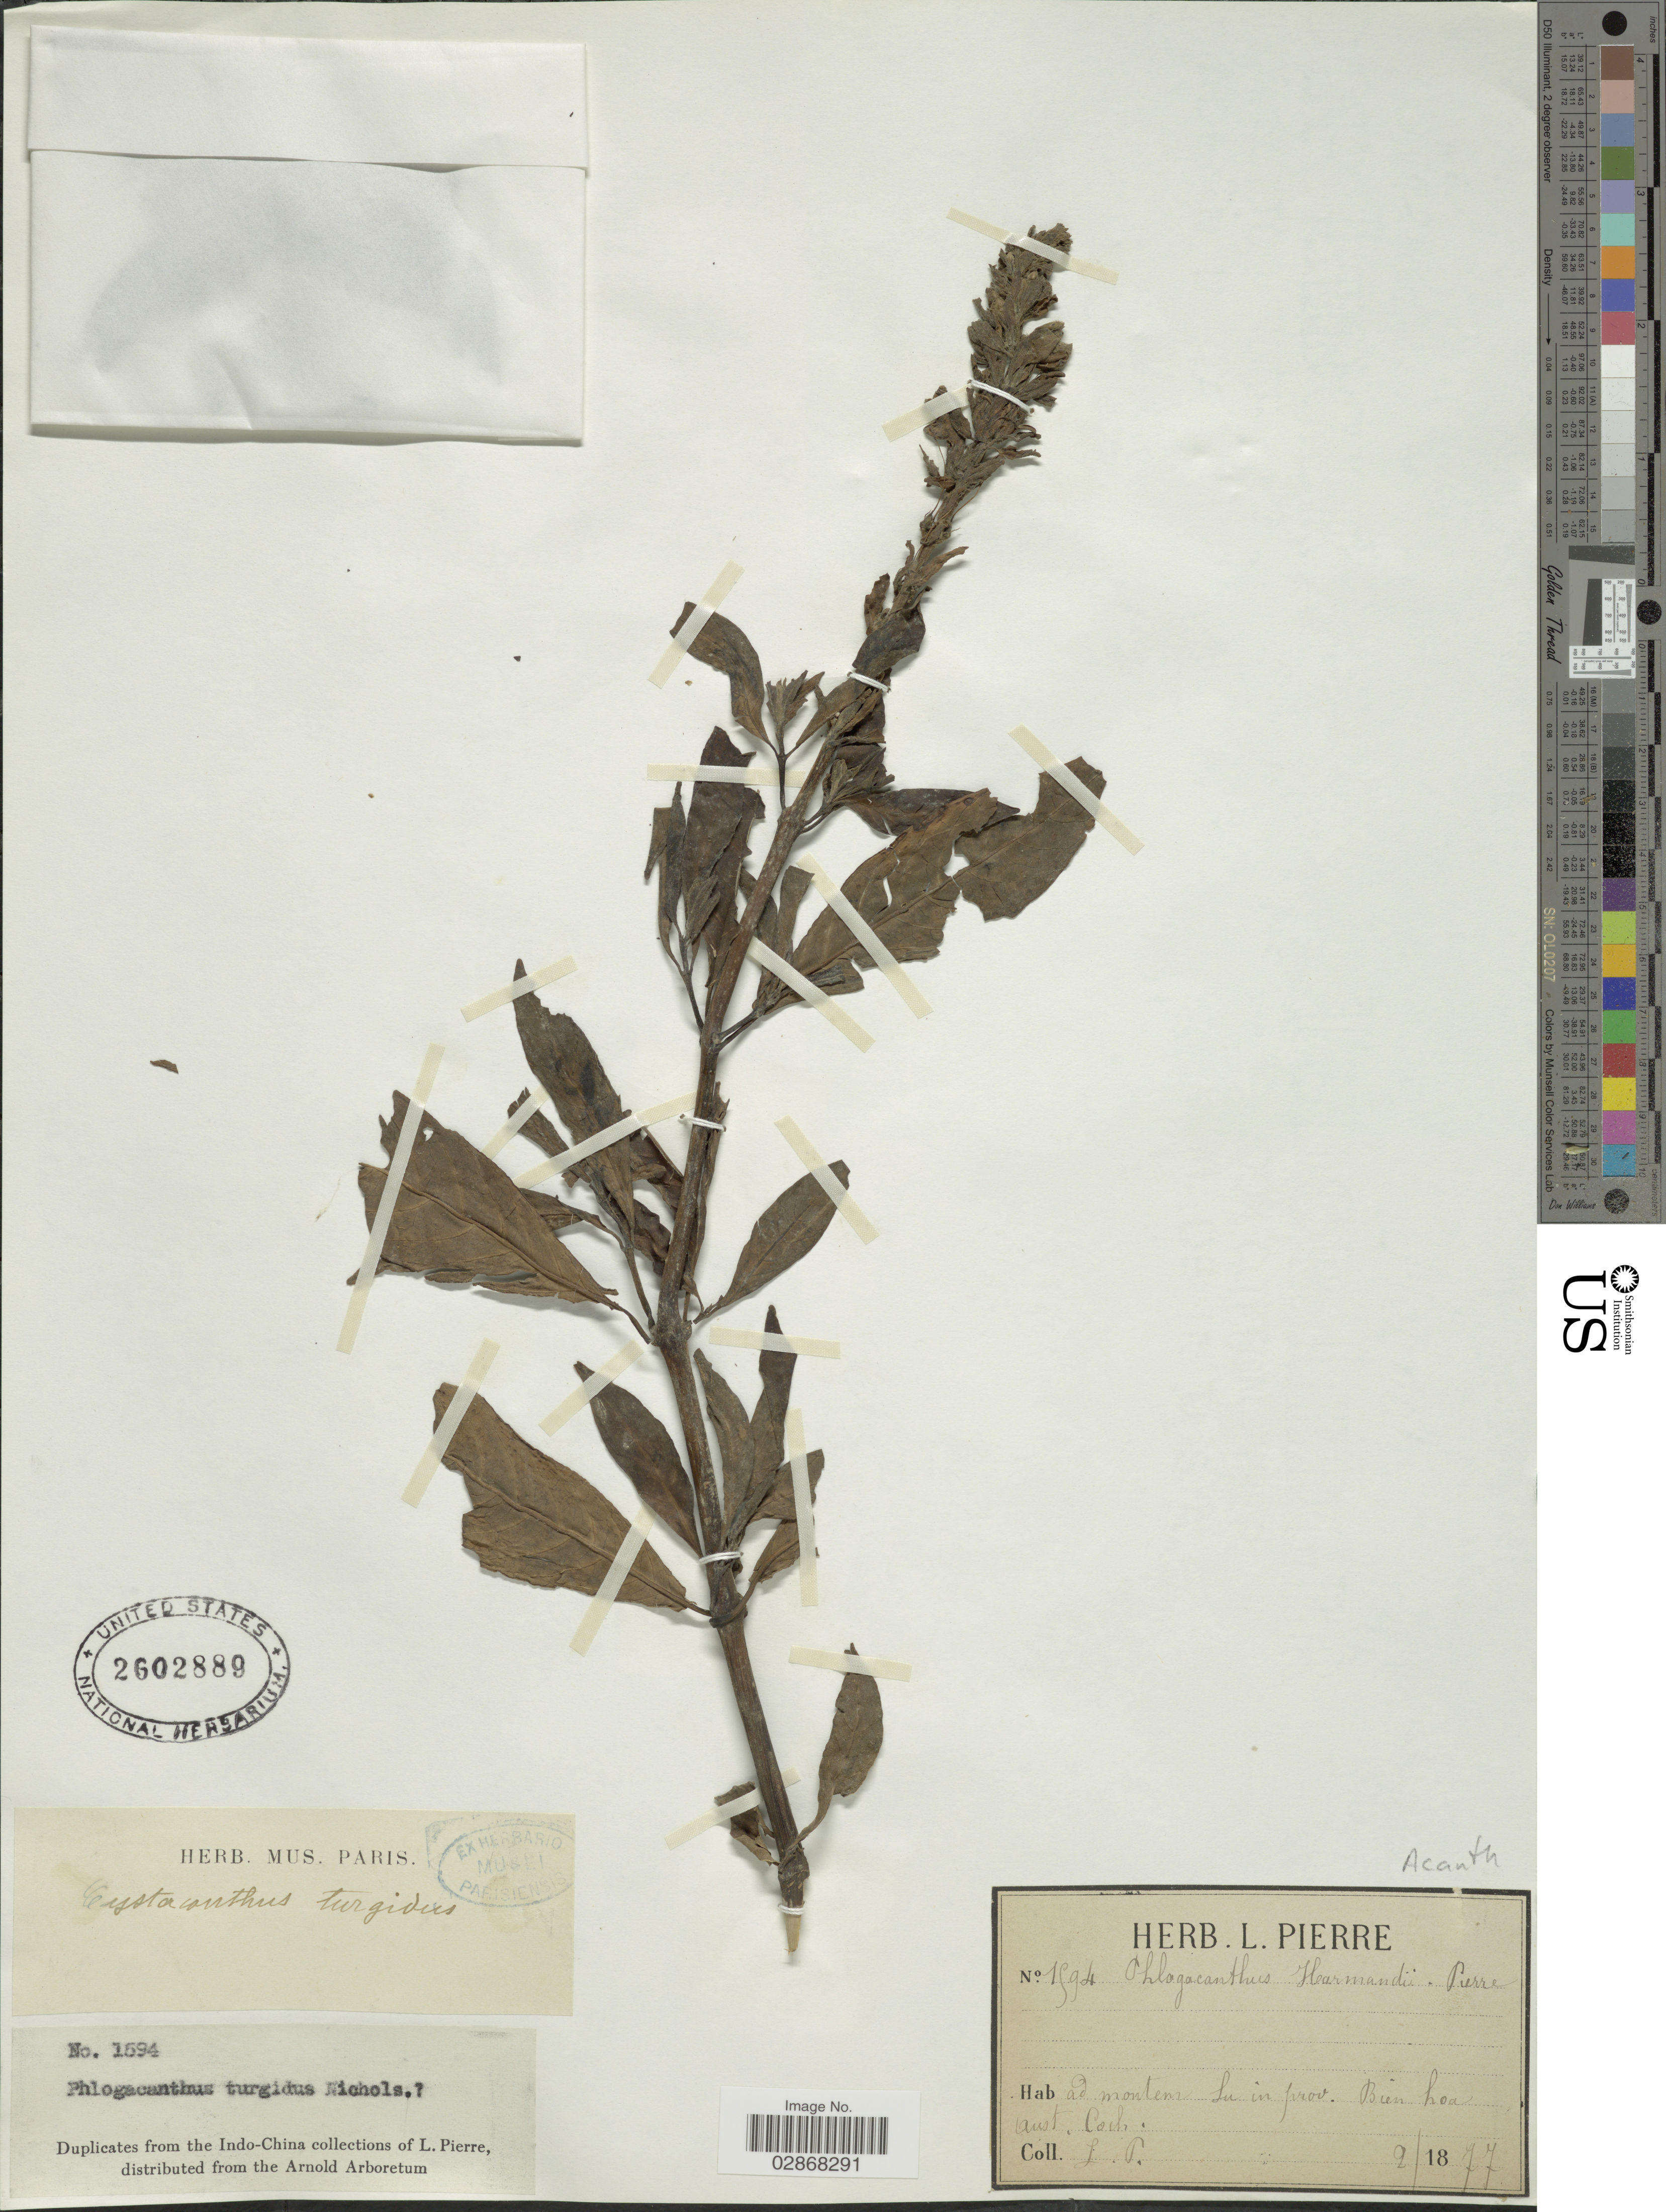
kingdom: Plantae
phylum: Tracheophyta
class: Magnoliopsida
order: Lamiales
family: Acanthaceae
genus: Phlogacanthus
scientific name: Phlogacanthus turgidus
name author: Lindau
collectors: L. Pierre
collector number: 1594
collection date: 1877-09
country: Vietnam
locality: Ad montens Lu in prov. Bien hoa aust. Coch.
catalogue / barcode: US 2602889